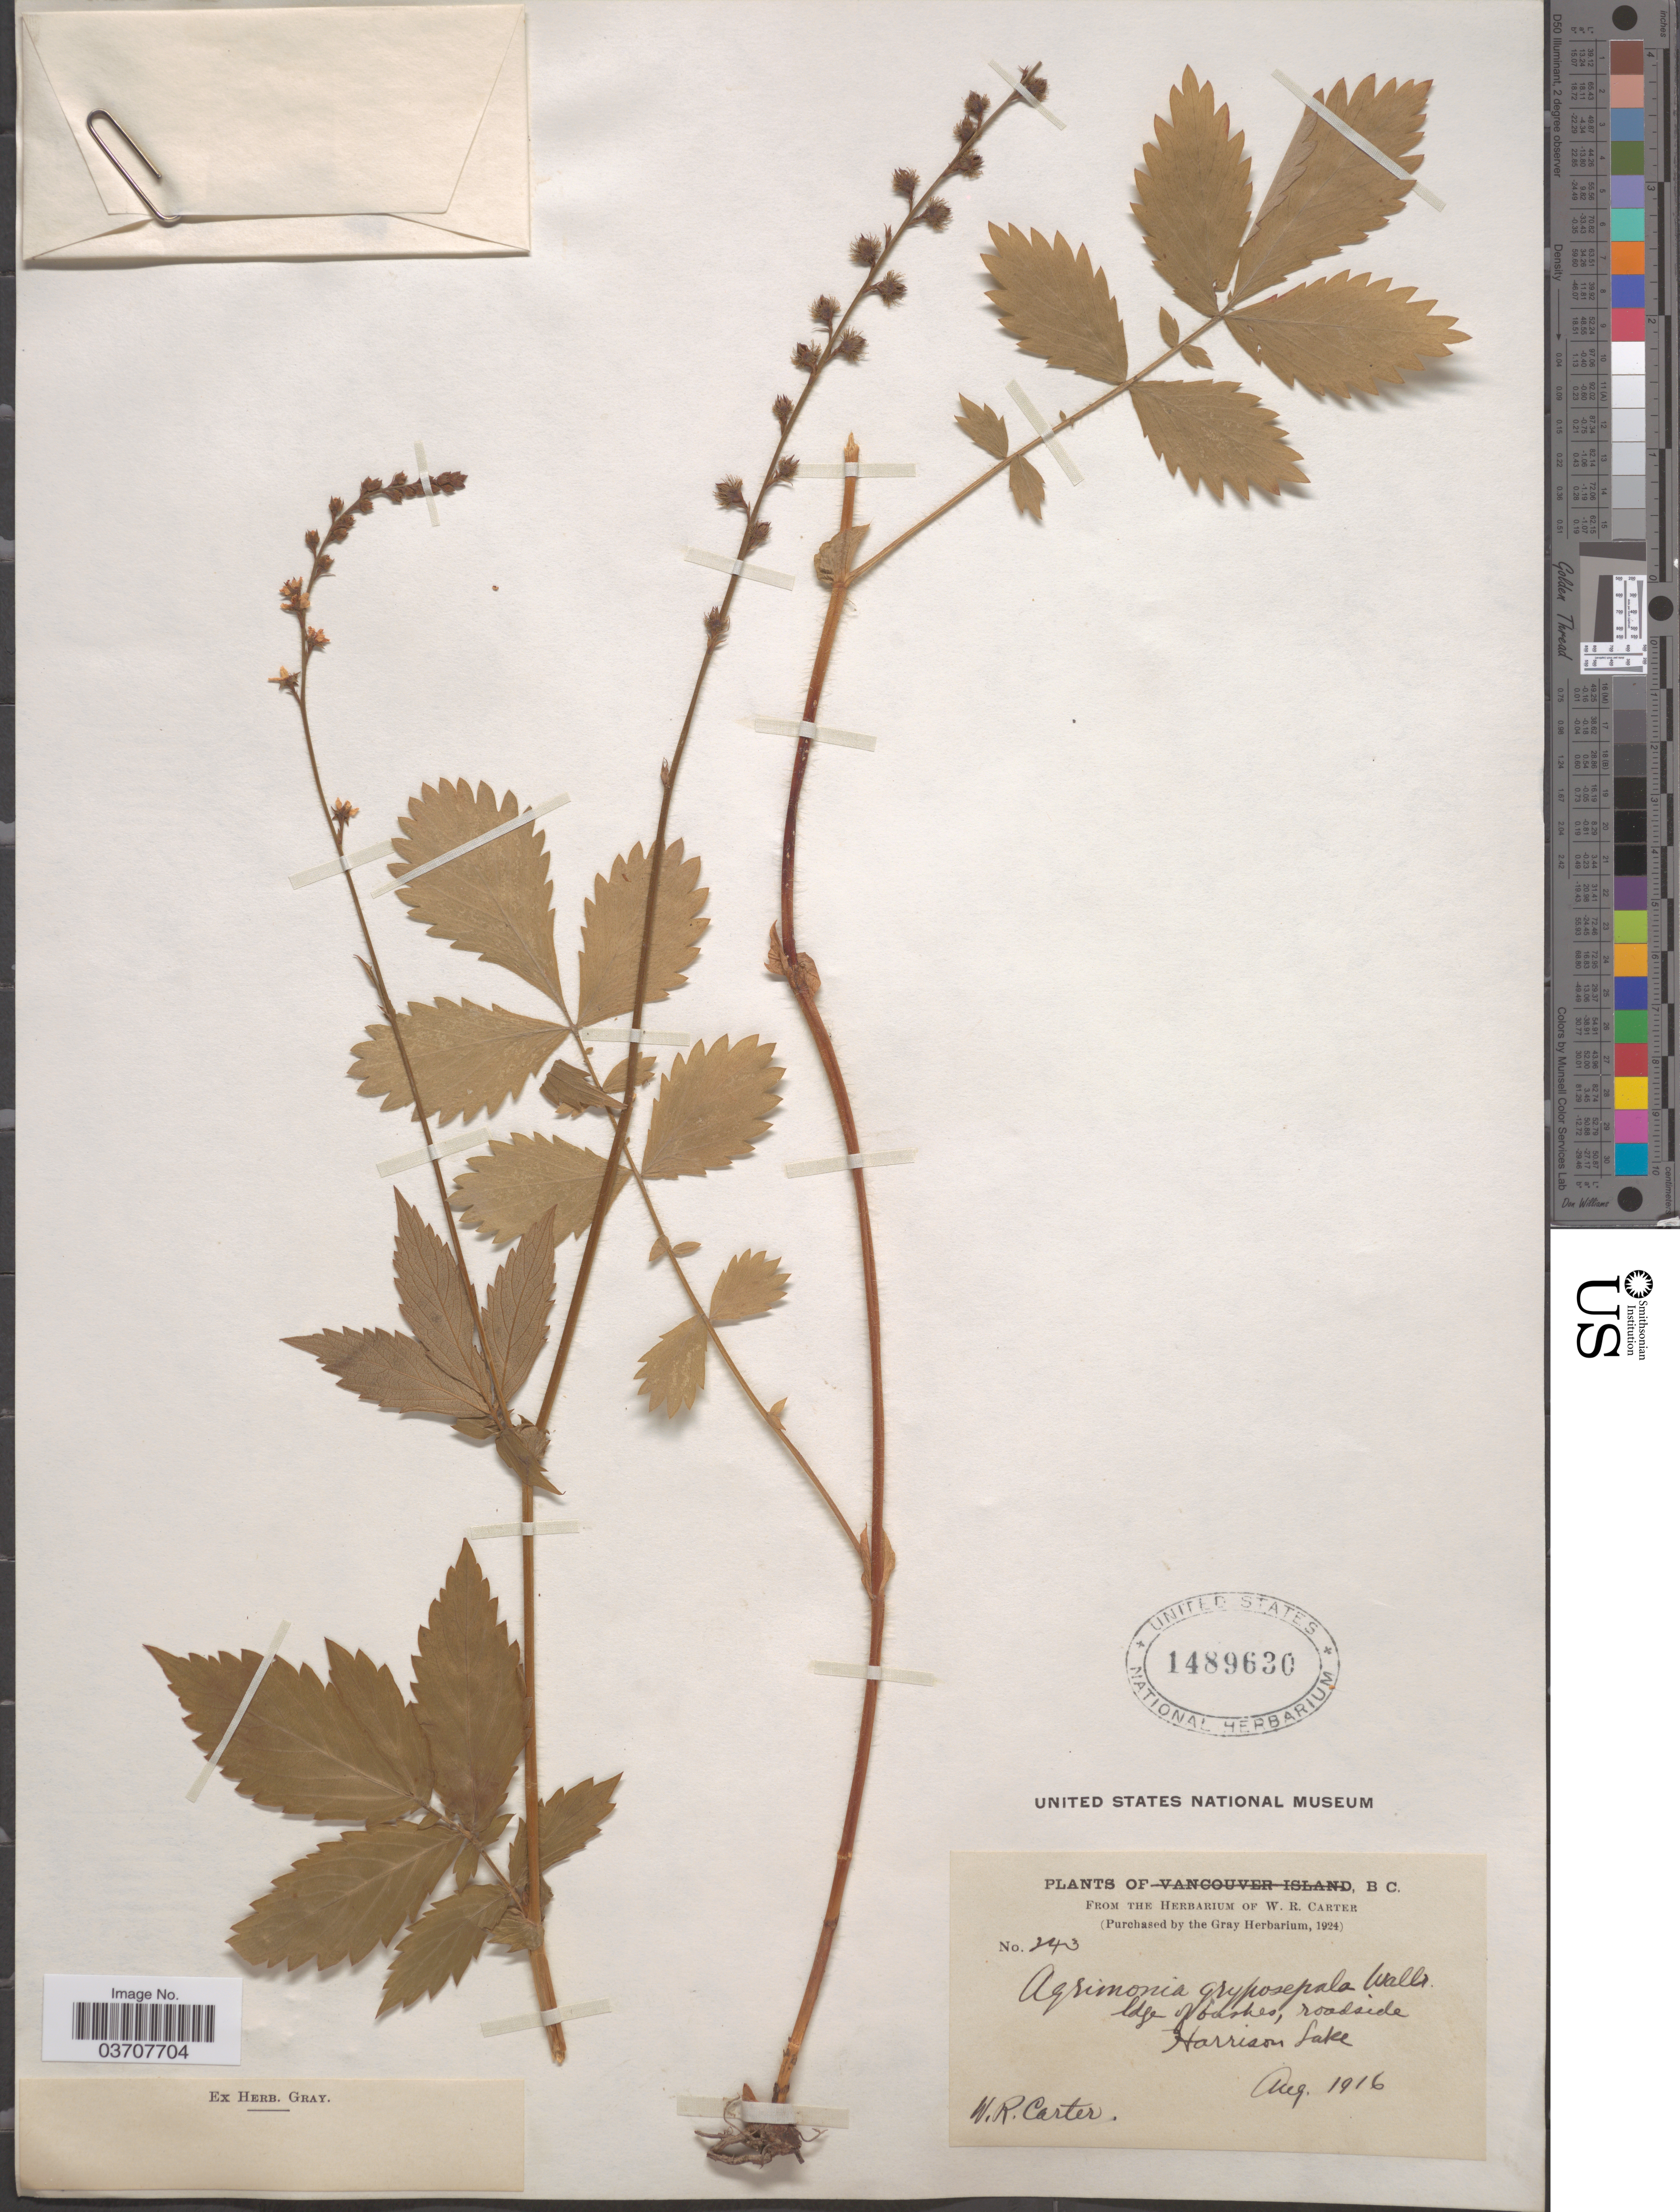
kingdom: Plantae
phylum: Tracheophyta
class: Magnoliopsida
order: Rosales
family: Rosaceae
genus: Agrimonia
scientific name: Agrimonia gryposepala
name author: Wallr.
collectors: W. R. Carter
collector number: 243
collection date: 1916-08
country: Canada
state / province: British Columbia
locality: Edge of bushes, roadside. Harrison Lake.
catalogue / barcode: US 1489630